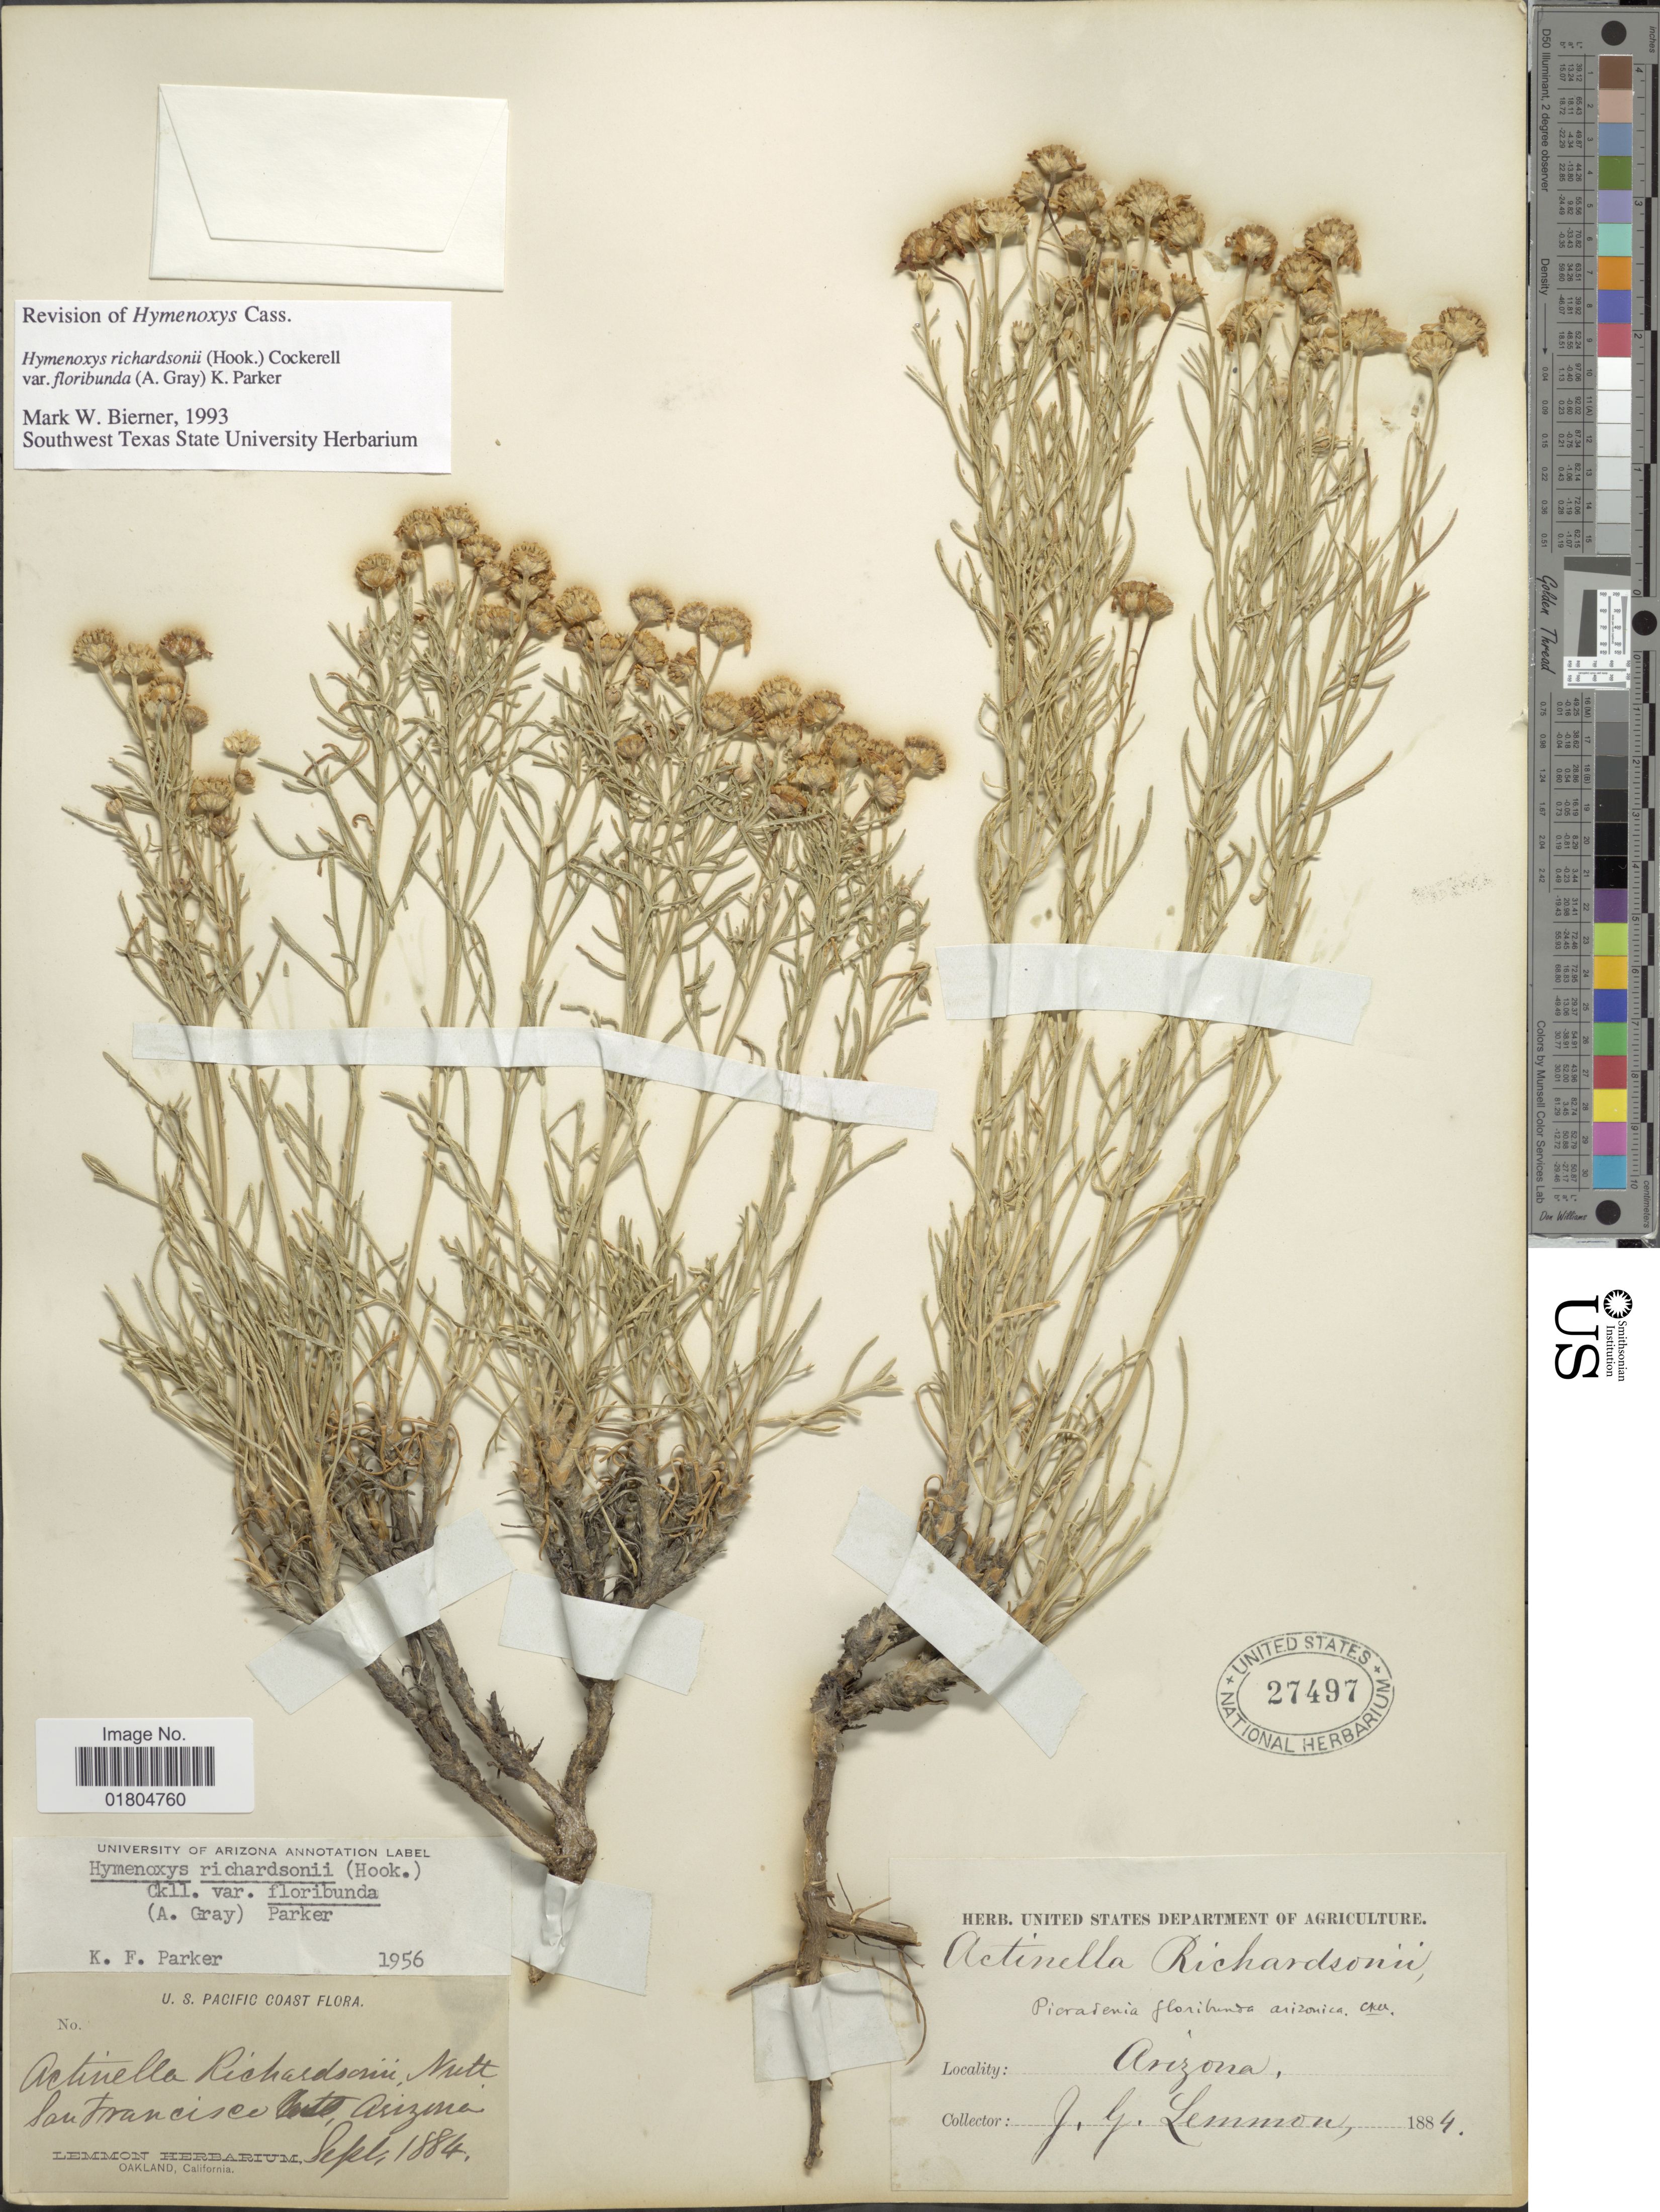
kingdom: Plantae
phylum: Tracheophyta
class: Magnoliopsida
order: Asterales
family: Asteraceae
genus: Hymenoxys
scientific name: Hymenoxys richardsonii var. floribunda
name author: (A. Gray) K.F. Parker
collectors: J. Lemmon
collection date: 1884-09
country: United States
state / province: Arizona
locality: U. S. Pacific Coast. San Francisco Mts.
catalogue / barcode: US 27497